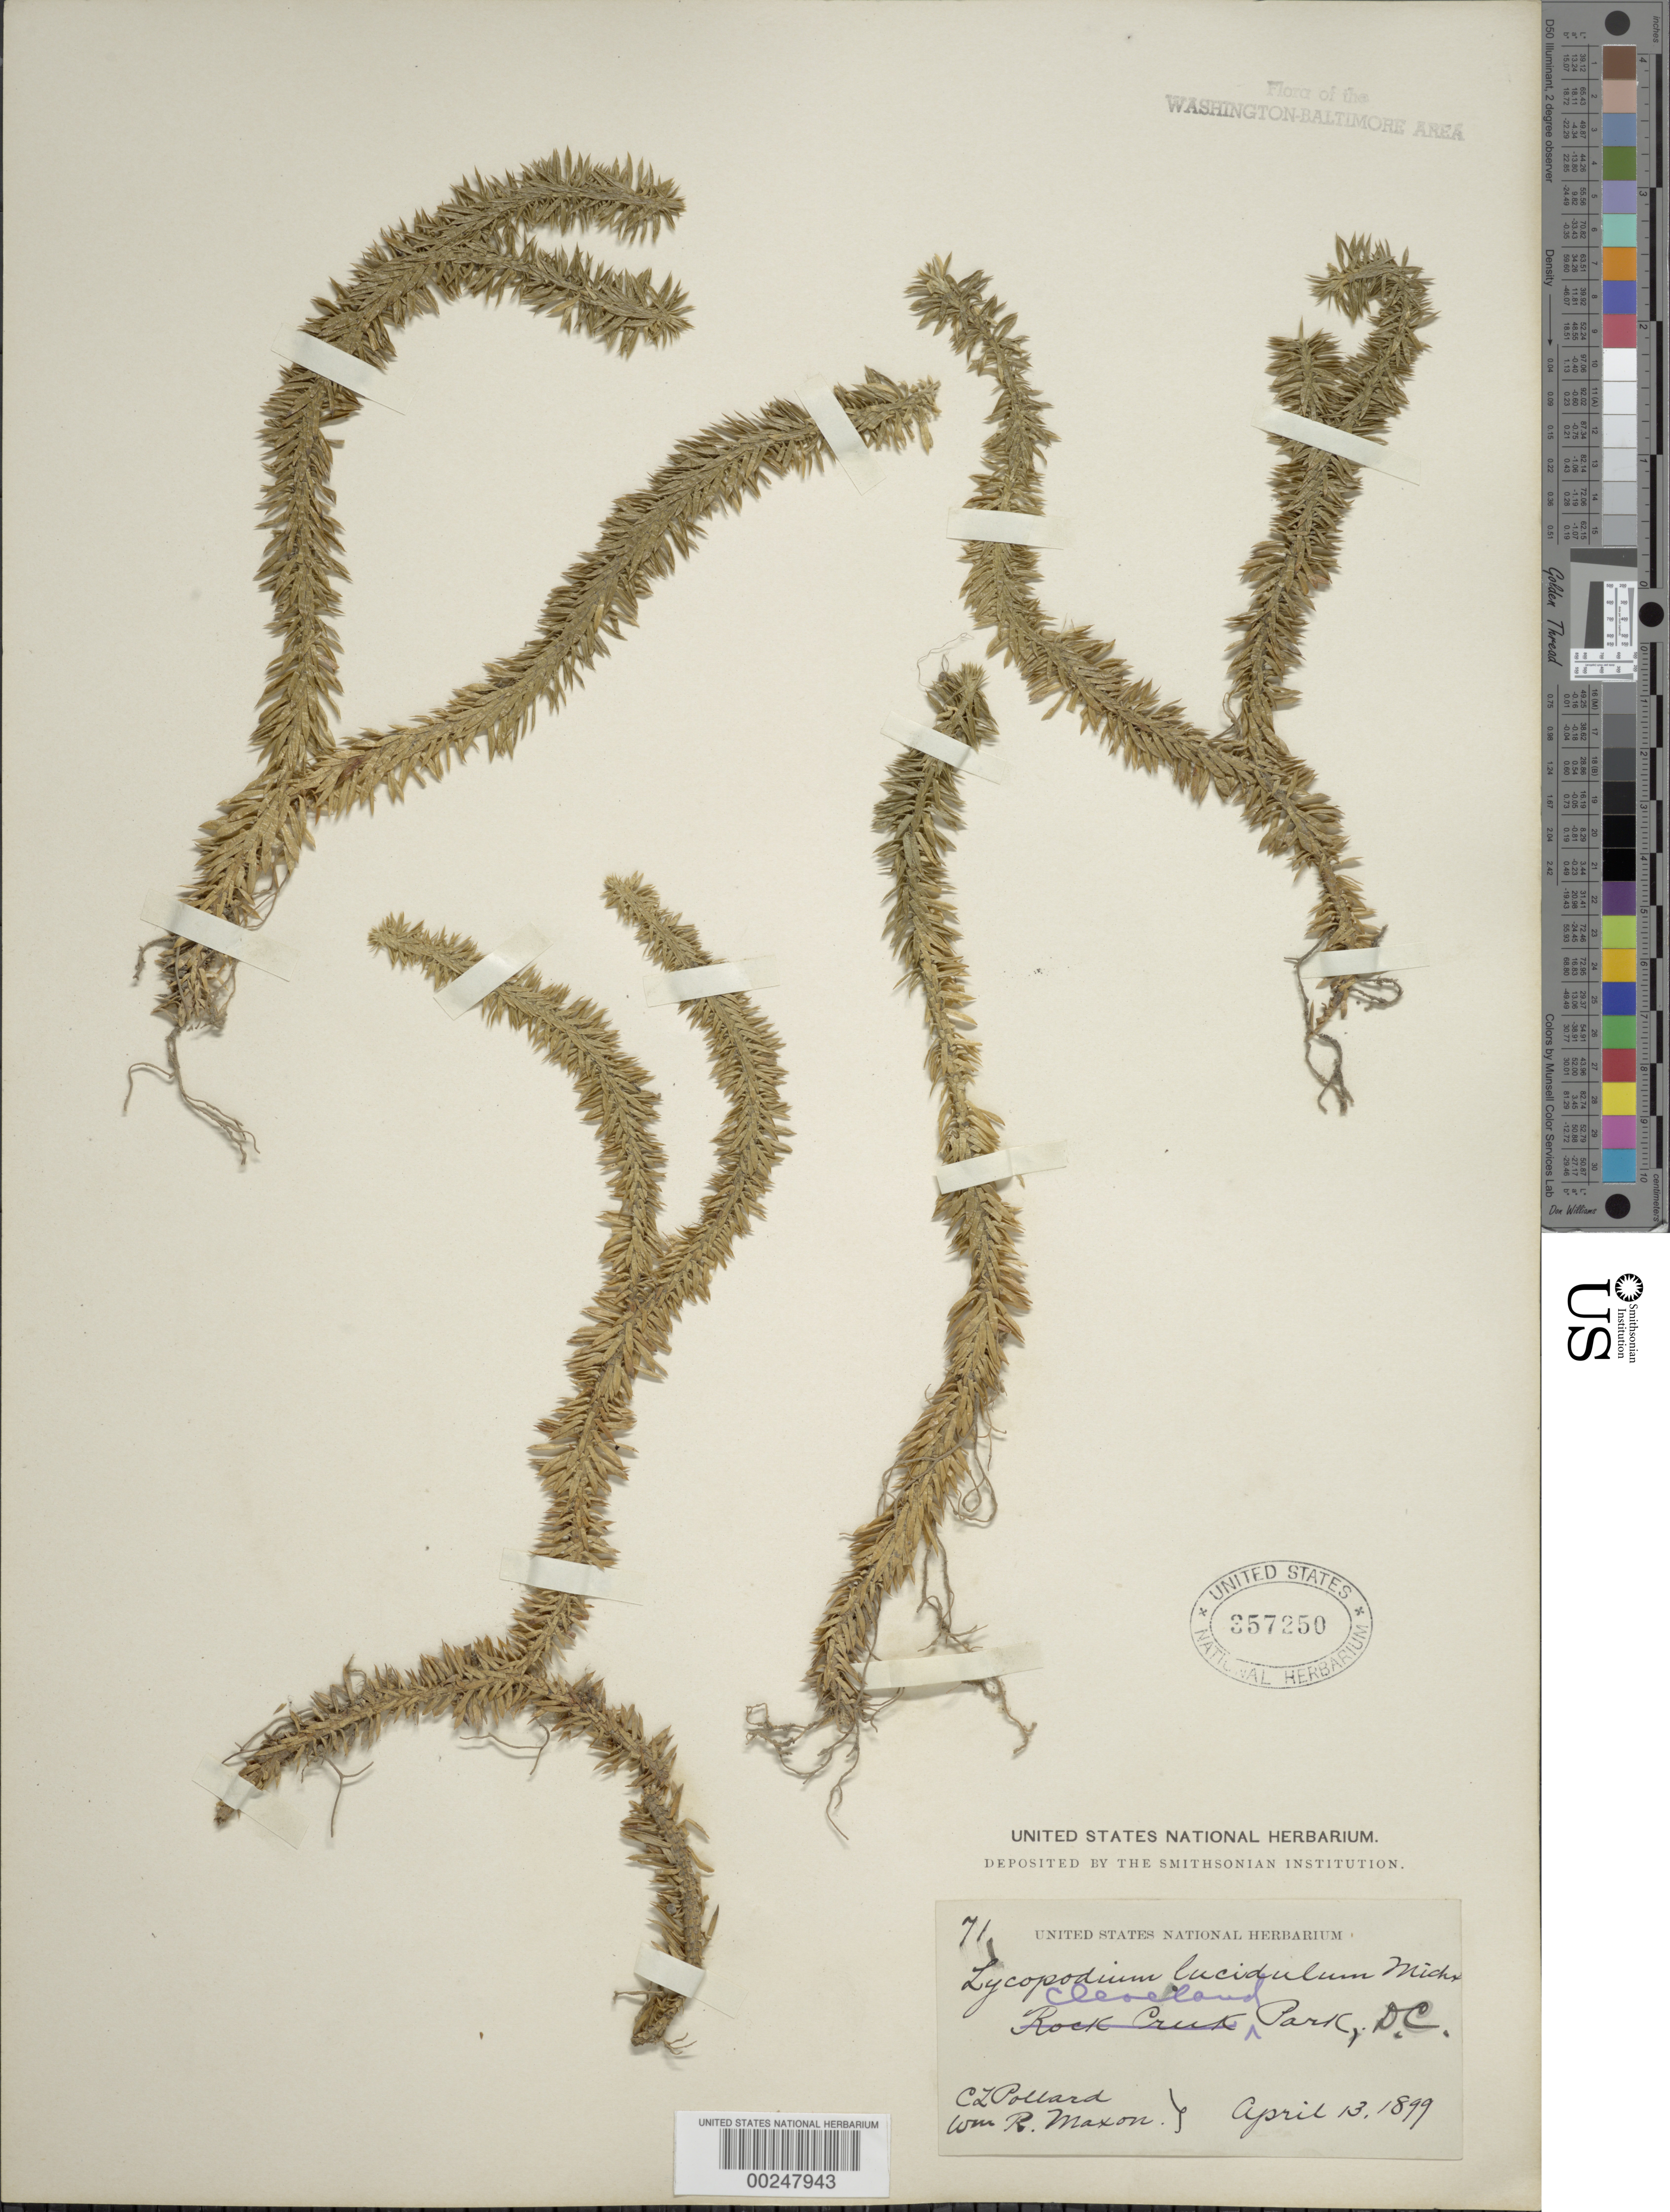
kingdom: Plantae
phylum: Tracheophyta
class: Lycopodiopsida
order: Lycopodiales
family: Lycopodiaceae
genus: Huperzia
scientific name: Huperzia lucidula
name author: (Michx.) Trevis.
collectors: C. L. Pollard & W. R. Maxon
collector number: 71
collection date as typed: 13 Apr 1899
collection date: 1899-04-13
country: United States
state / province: District of Columbia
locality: Cleveland Park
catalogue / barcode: US 357250